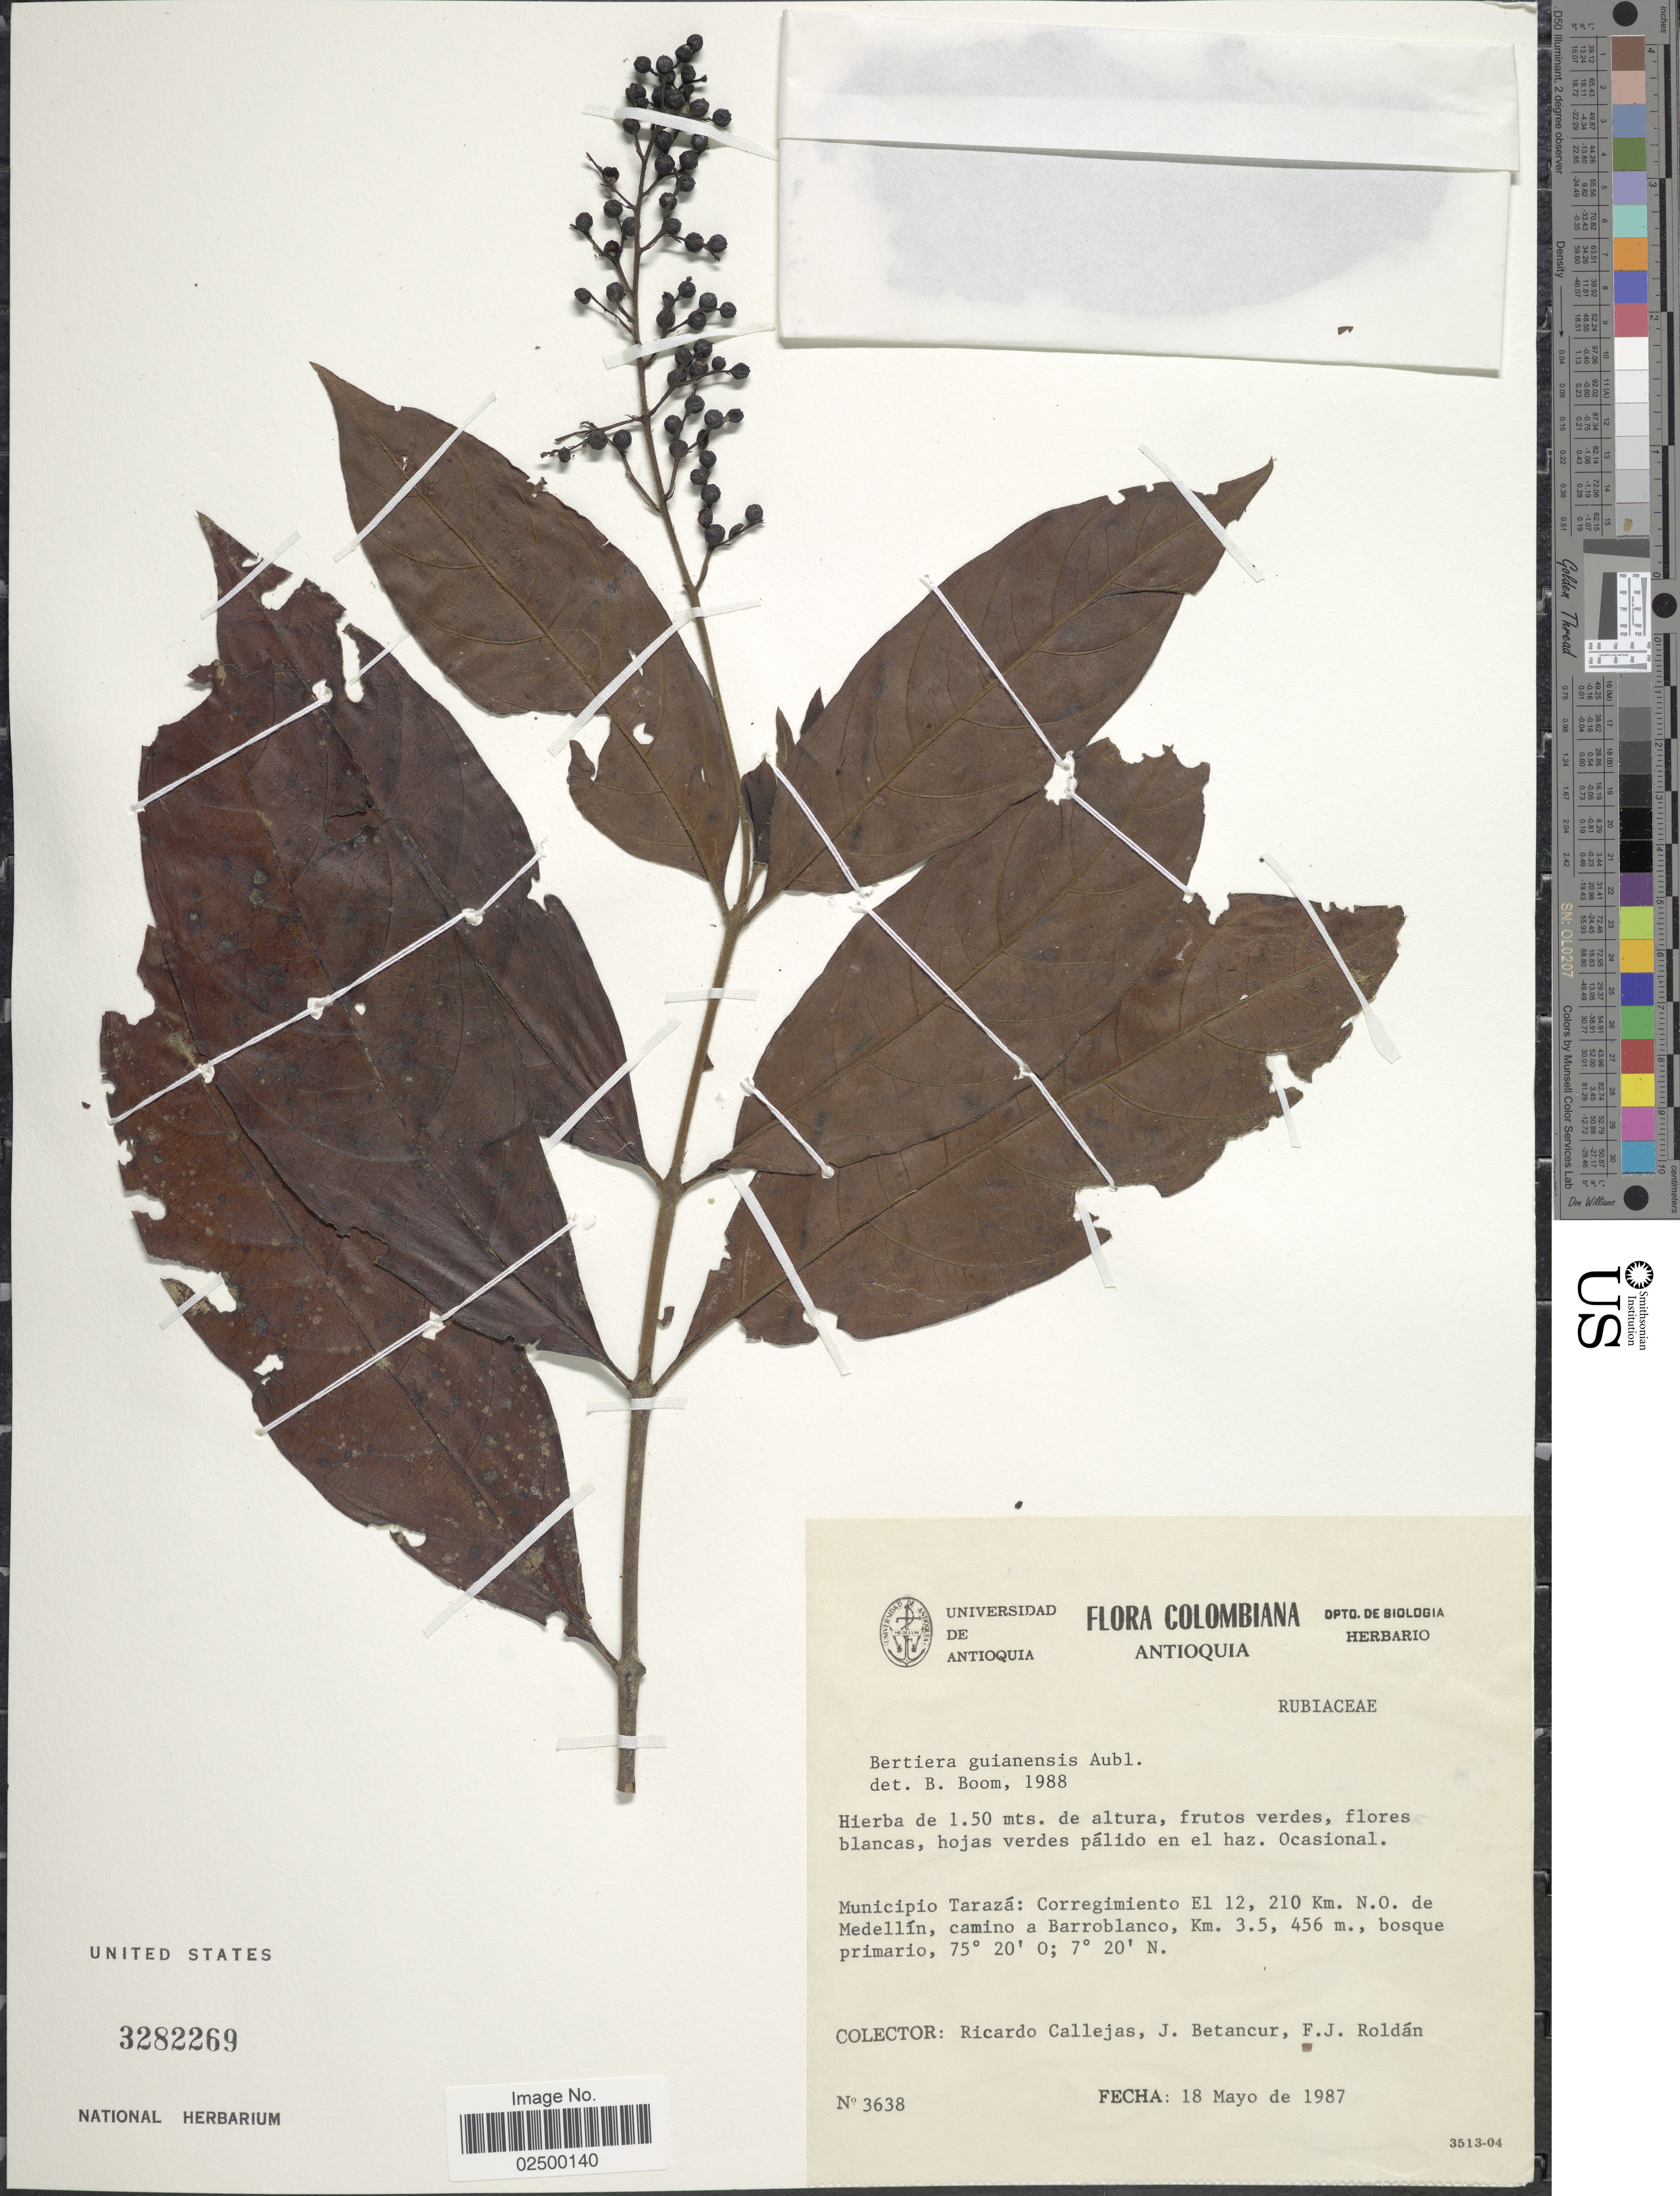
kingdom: Plantae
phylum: Tracheophyta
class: Magnoliopsida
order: Gentianales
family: Rubiaceae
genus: Bertiera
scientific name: Bertiera guianensis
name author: Aubl.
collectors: R. Callejas, J. Betancur & F. J. Roldán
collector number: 3638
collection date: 1987-05-18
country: Colombia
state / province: Antioquia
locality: Municipio Taraza: Corregimiento El 12, 210 km. N.O. de Medellin, camino a Barroblanco, km. 3.5, bosque primario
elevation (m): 456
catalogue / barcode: US 3282269